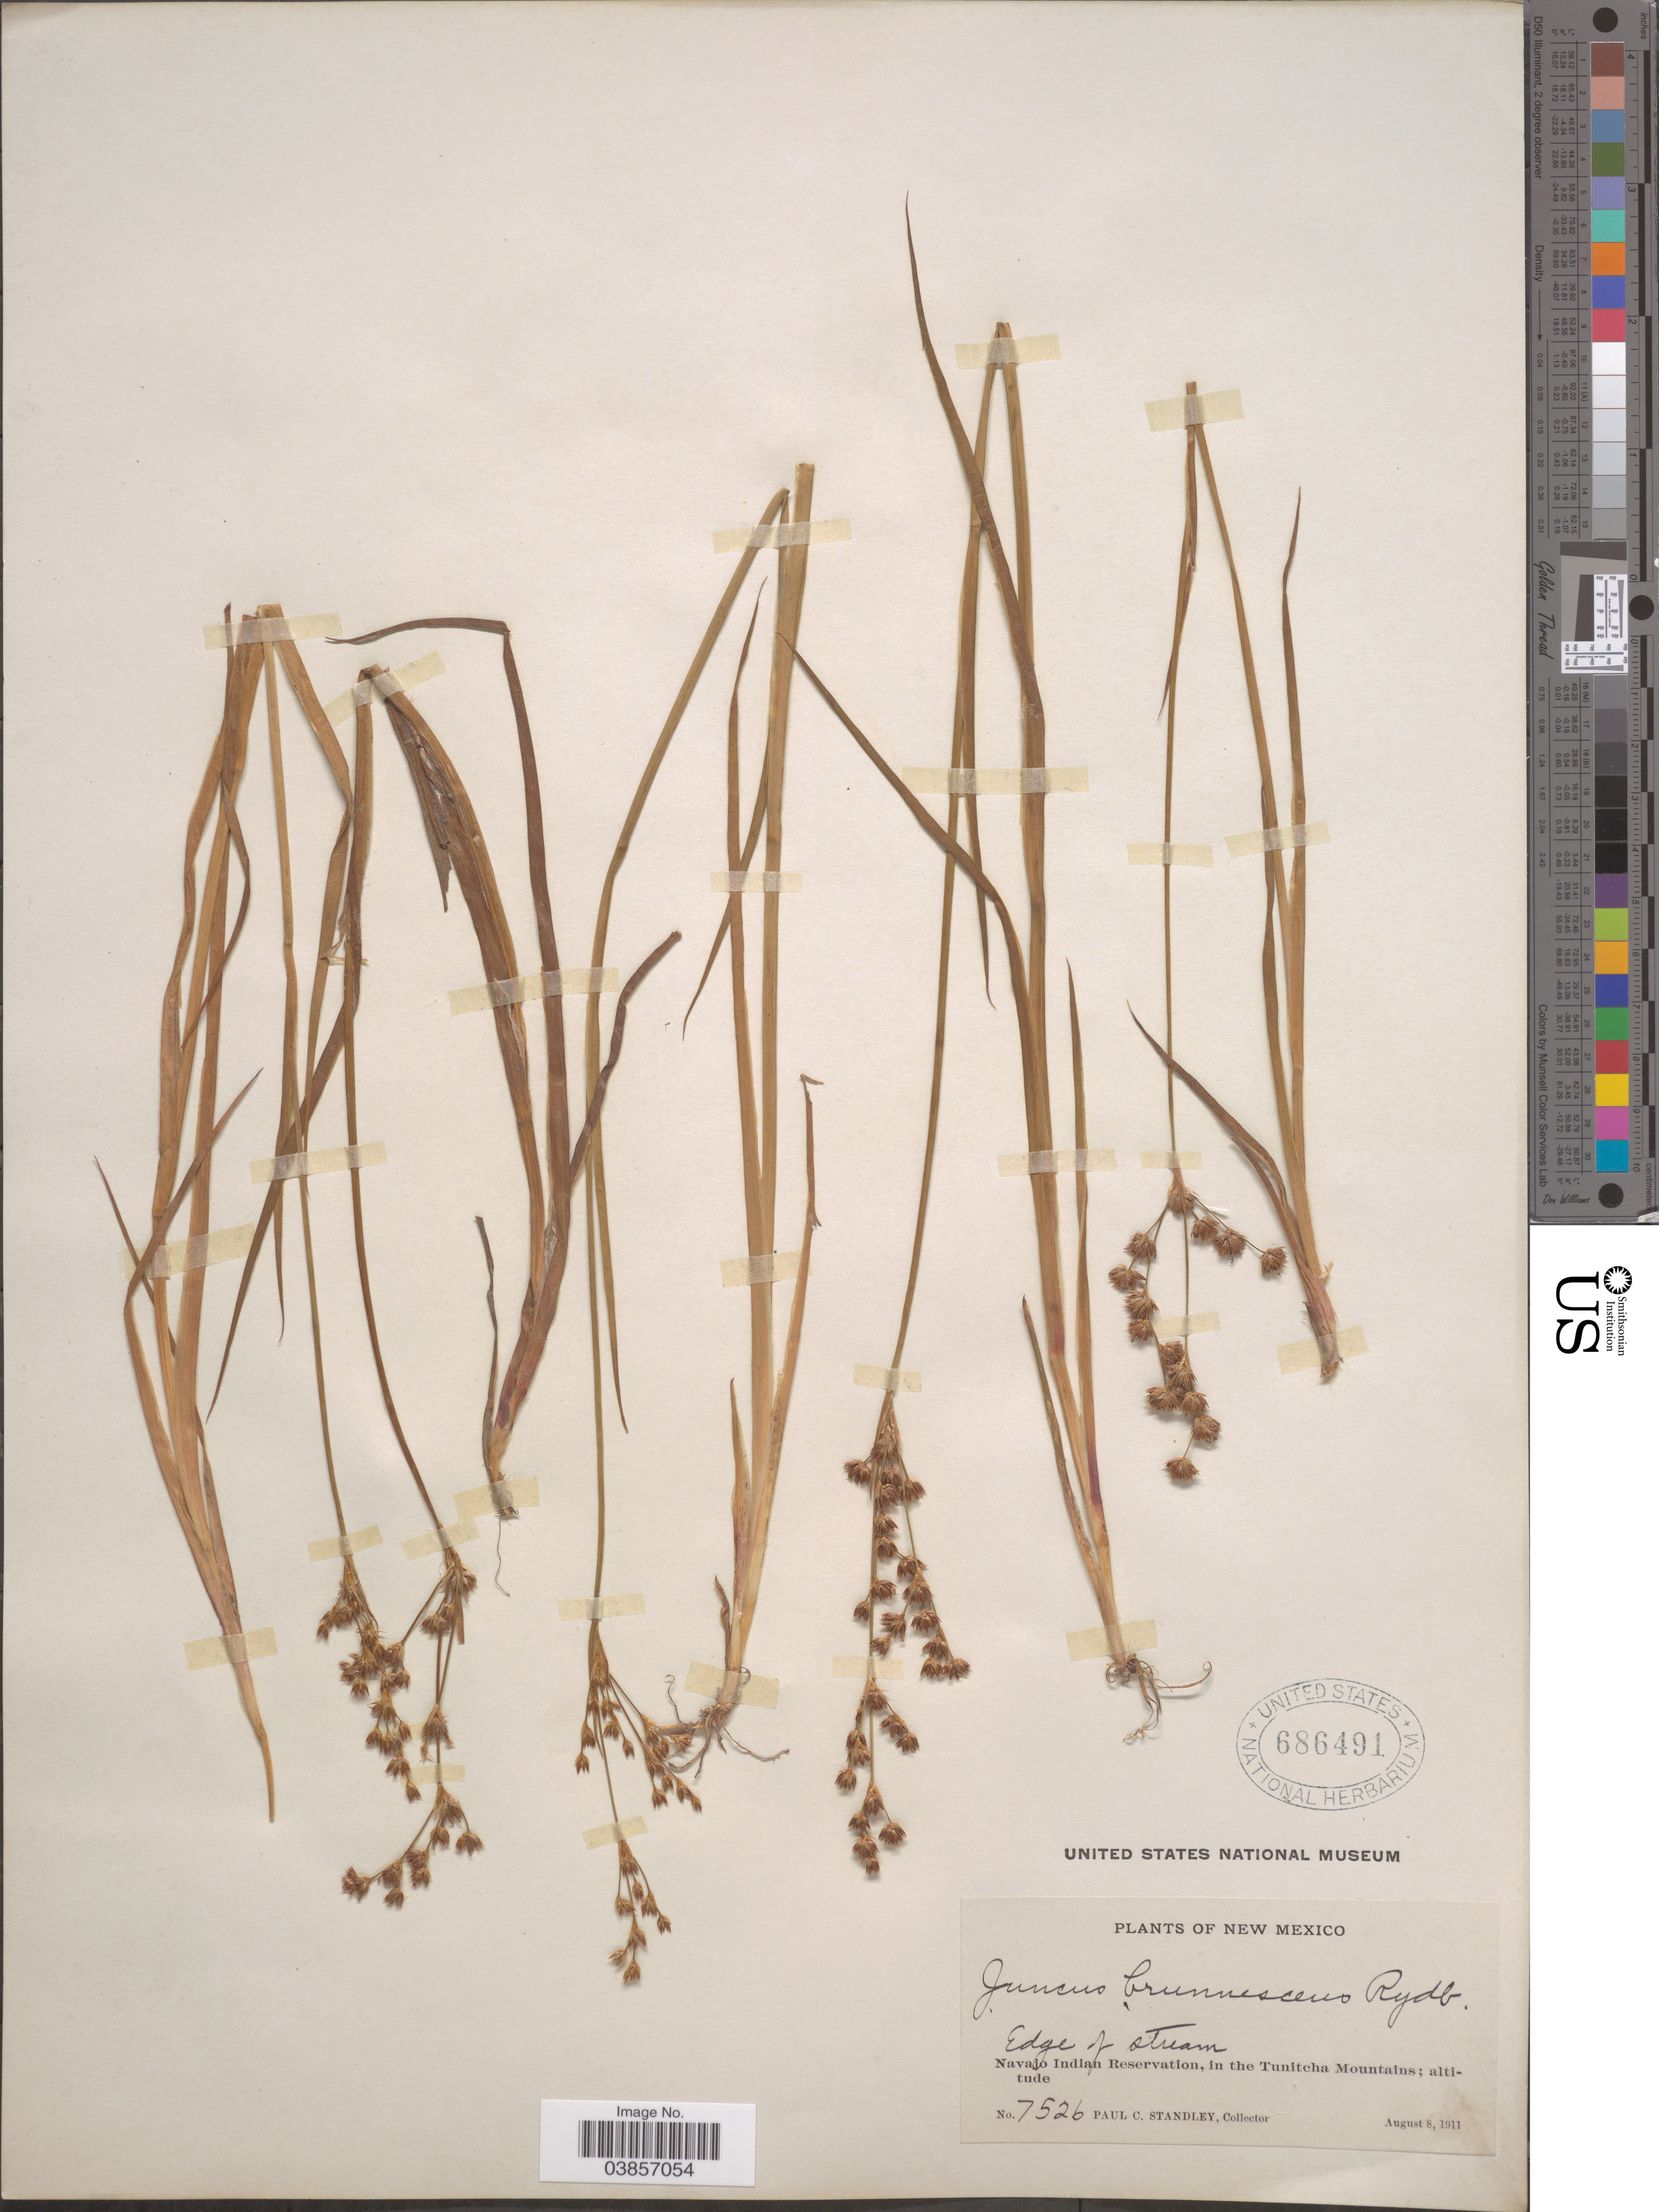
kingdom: Plantae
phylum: Tracheophyta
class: Liliopsida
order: Poales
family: Juncaceae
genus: Juncus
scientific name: Juncus saximontanus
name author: A. Nelson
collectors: P. C. Standley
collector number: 7526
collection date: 1911-08-08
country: United States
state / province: New Mexico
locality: Navajo Indian Reservation, in the Tunitcha Mountains.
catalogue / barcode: US 686491